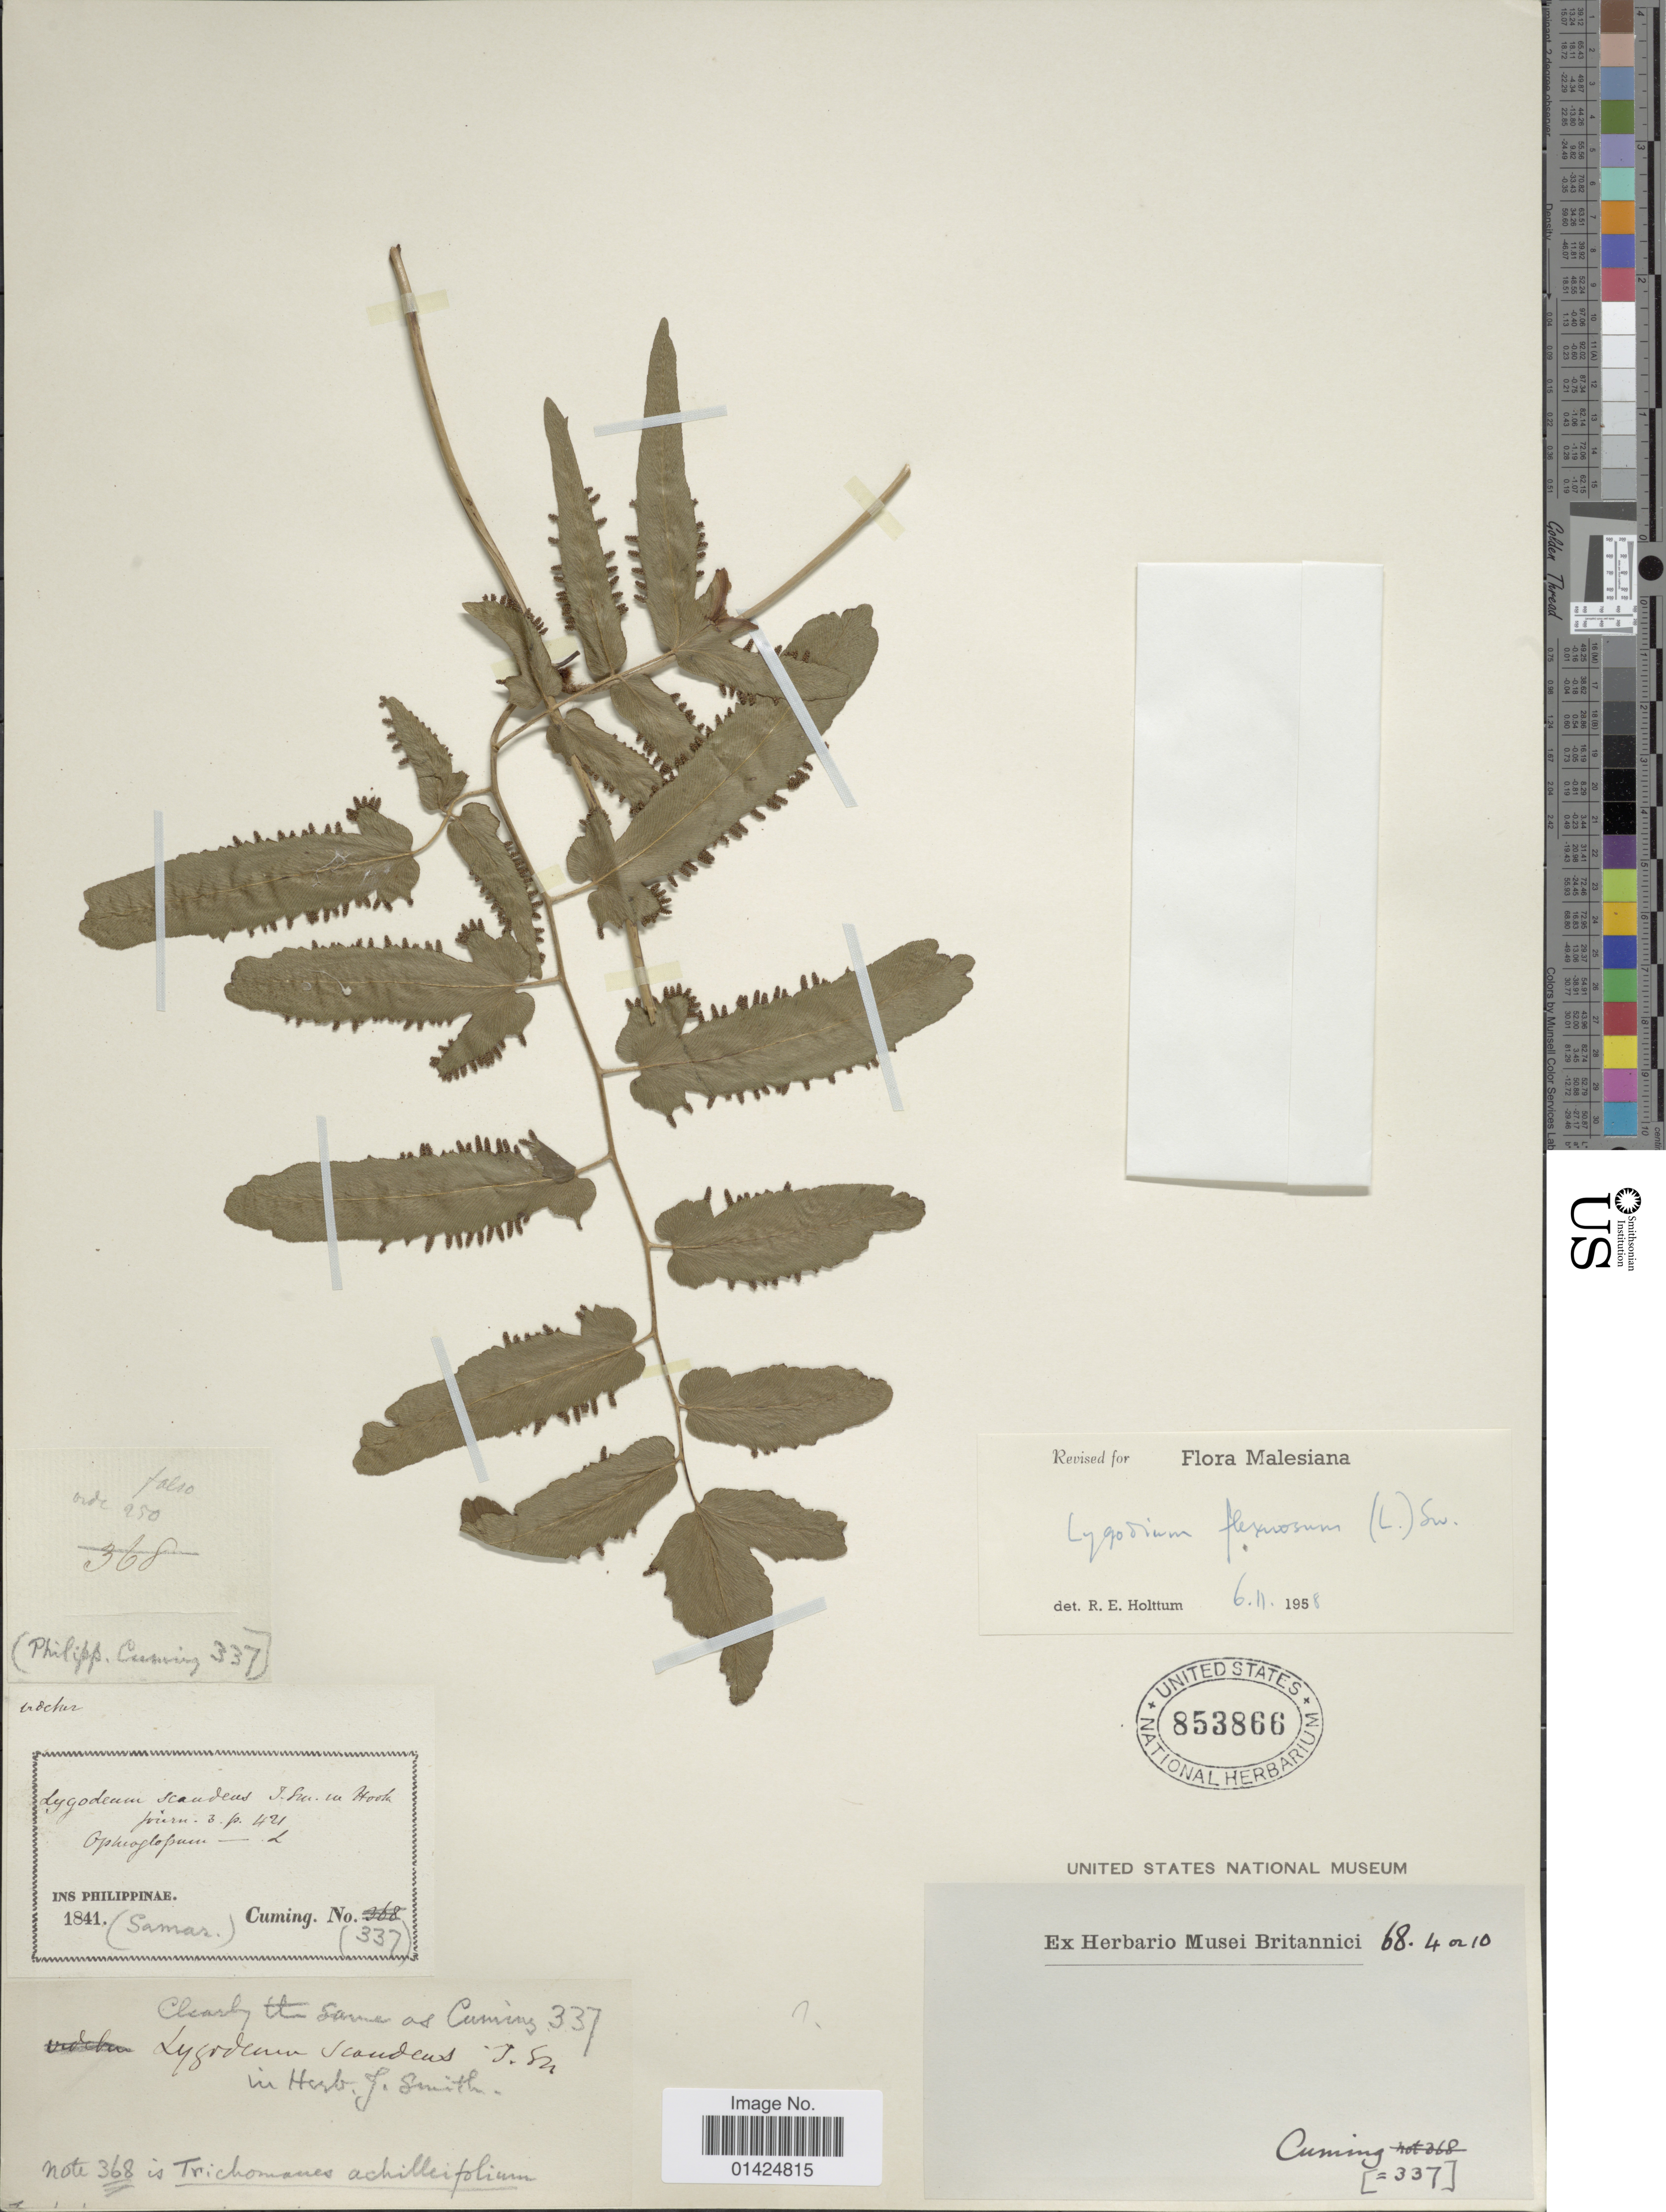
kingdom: Plantae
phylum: Tracheophyta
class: Polypodiopsida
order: Schizaeales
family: Lygodiaceae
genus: Lygodium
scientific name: Lygodium flexuosum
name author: Sw.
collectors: -. Cuming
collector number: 337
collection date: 1841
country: Philippines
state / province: Eastern Visayas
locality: Ins Philippinae. (Samar)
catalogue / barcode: US 853866